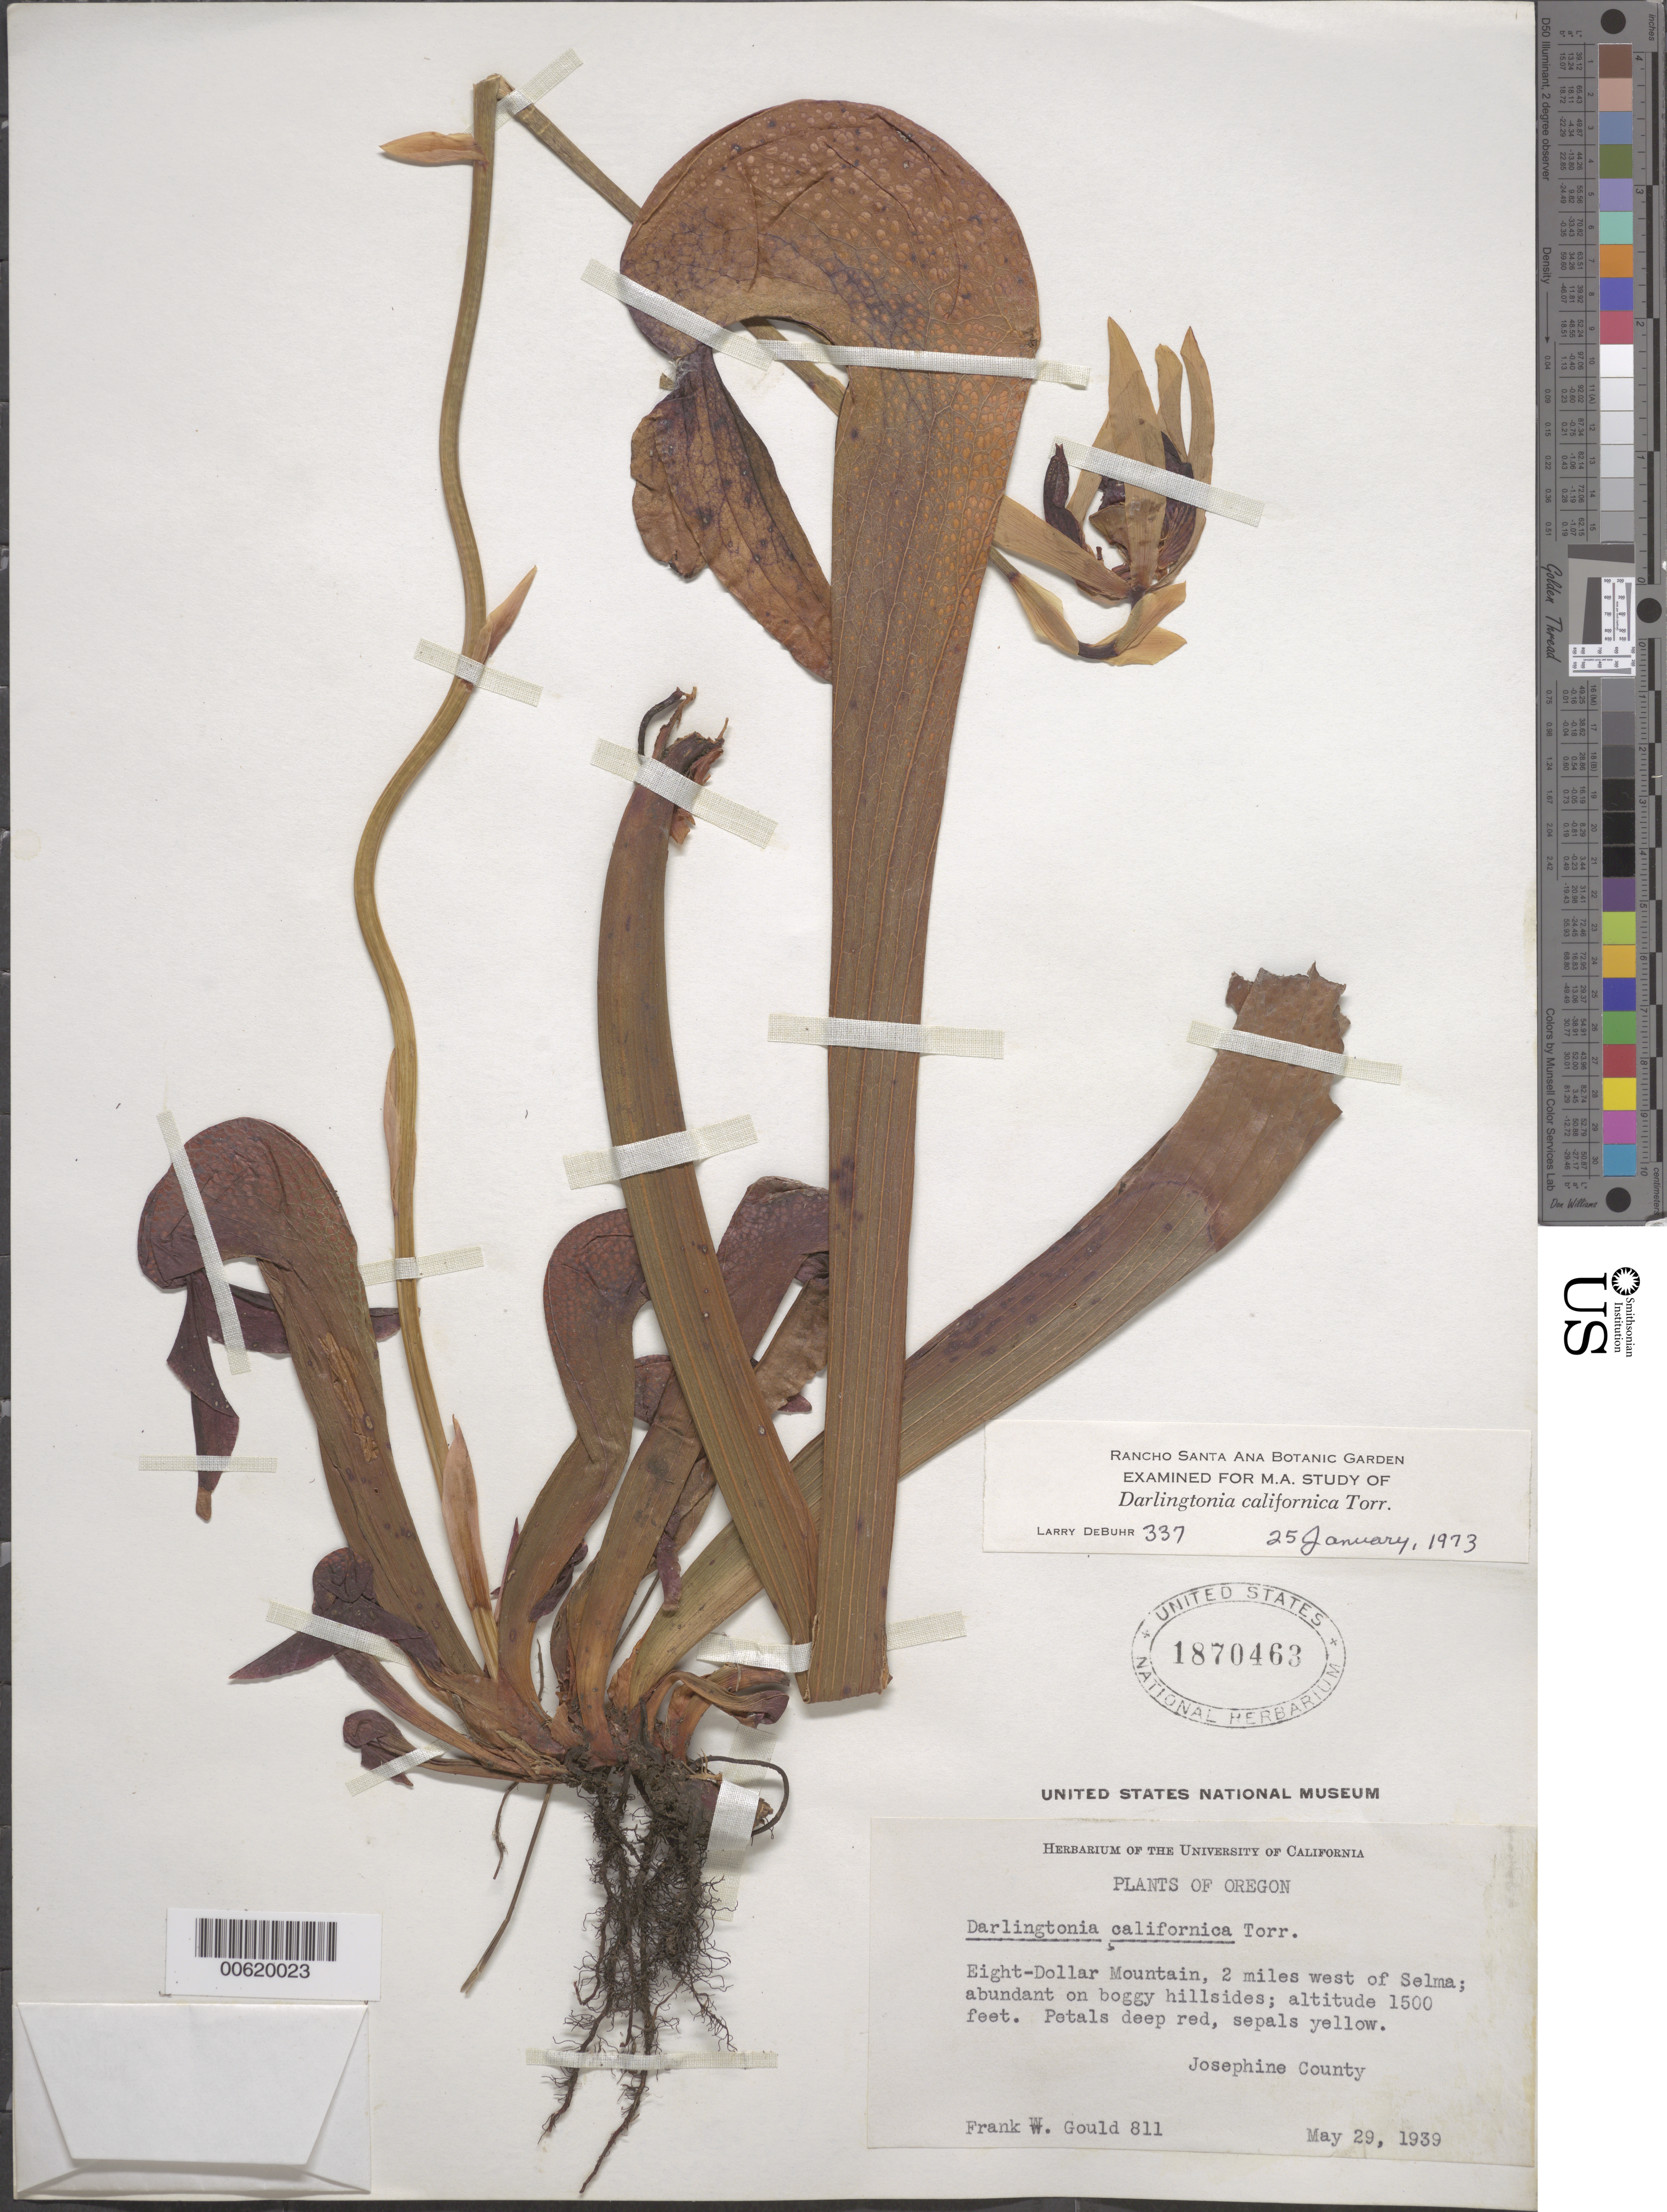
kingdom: Plantae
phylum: Tracheophyta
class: Magnoliopsida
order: Ericales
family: Sarraceniaceae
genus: Darlingtonia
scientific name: Darlingtonia californica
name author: Torr.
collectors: F. W. Gould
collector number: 811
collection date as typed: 29 May 1939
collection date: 1939-05-29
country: United States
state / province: Oregon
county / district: Josephine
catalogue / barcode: US 1870463